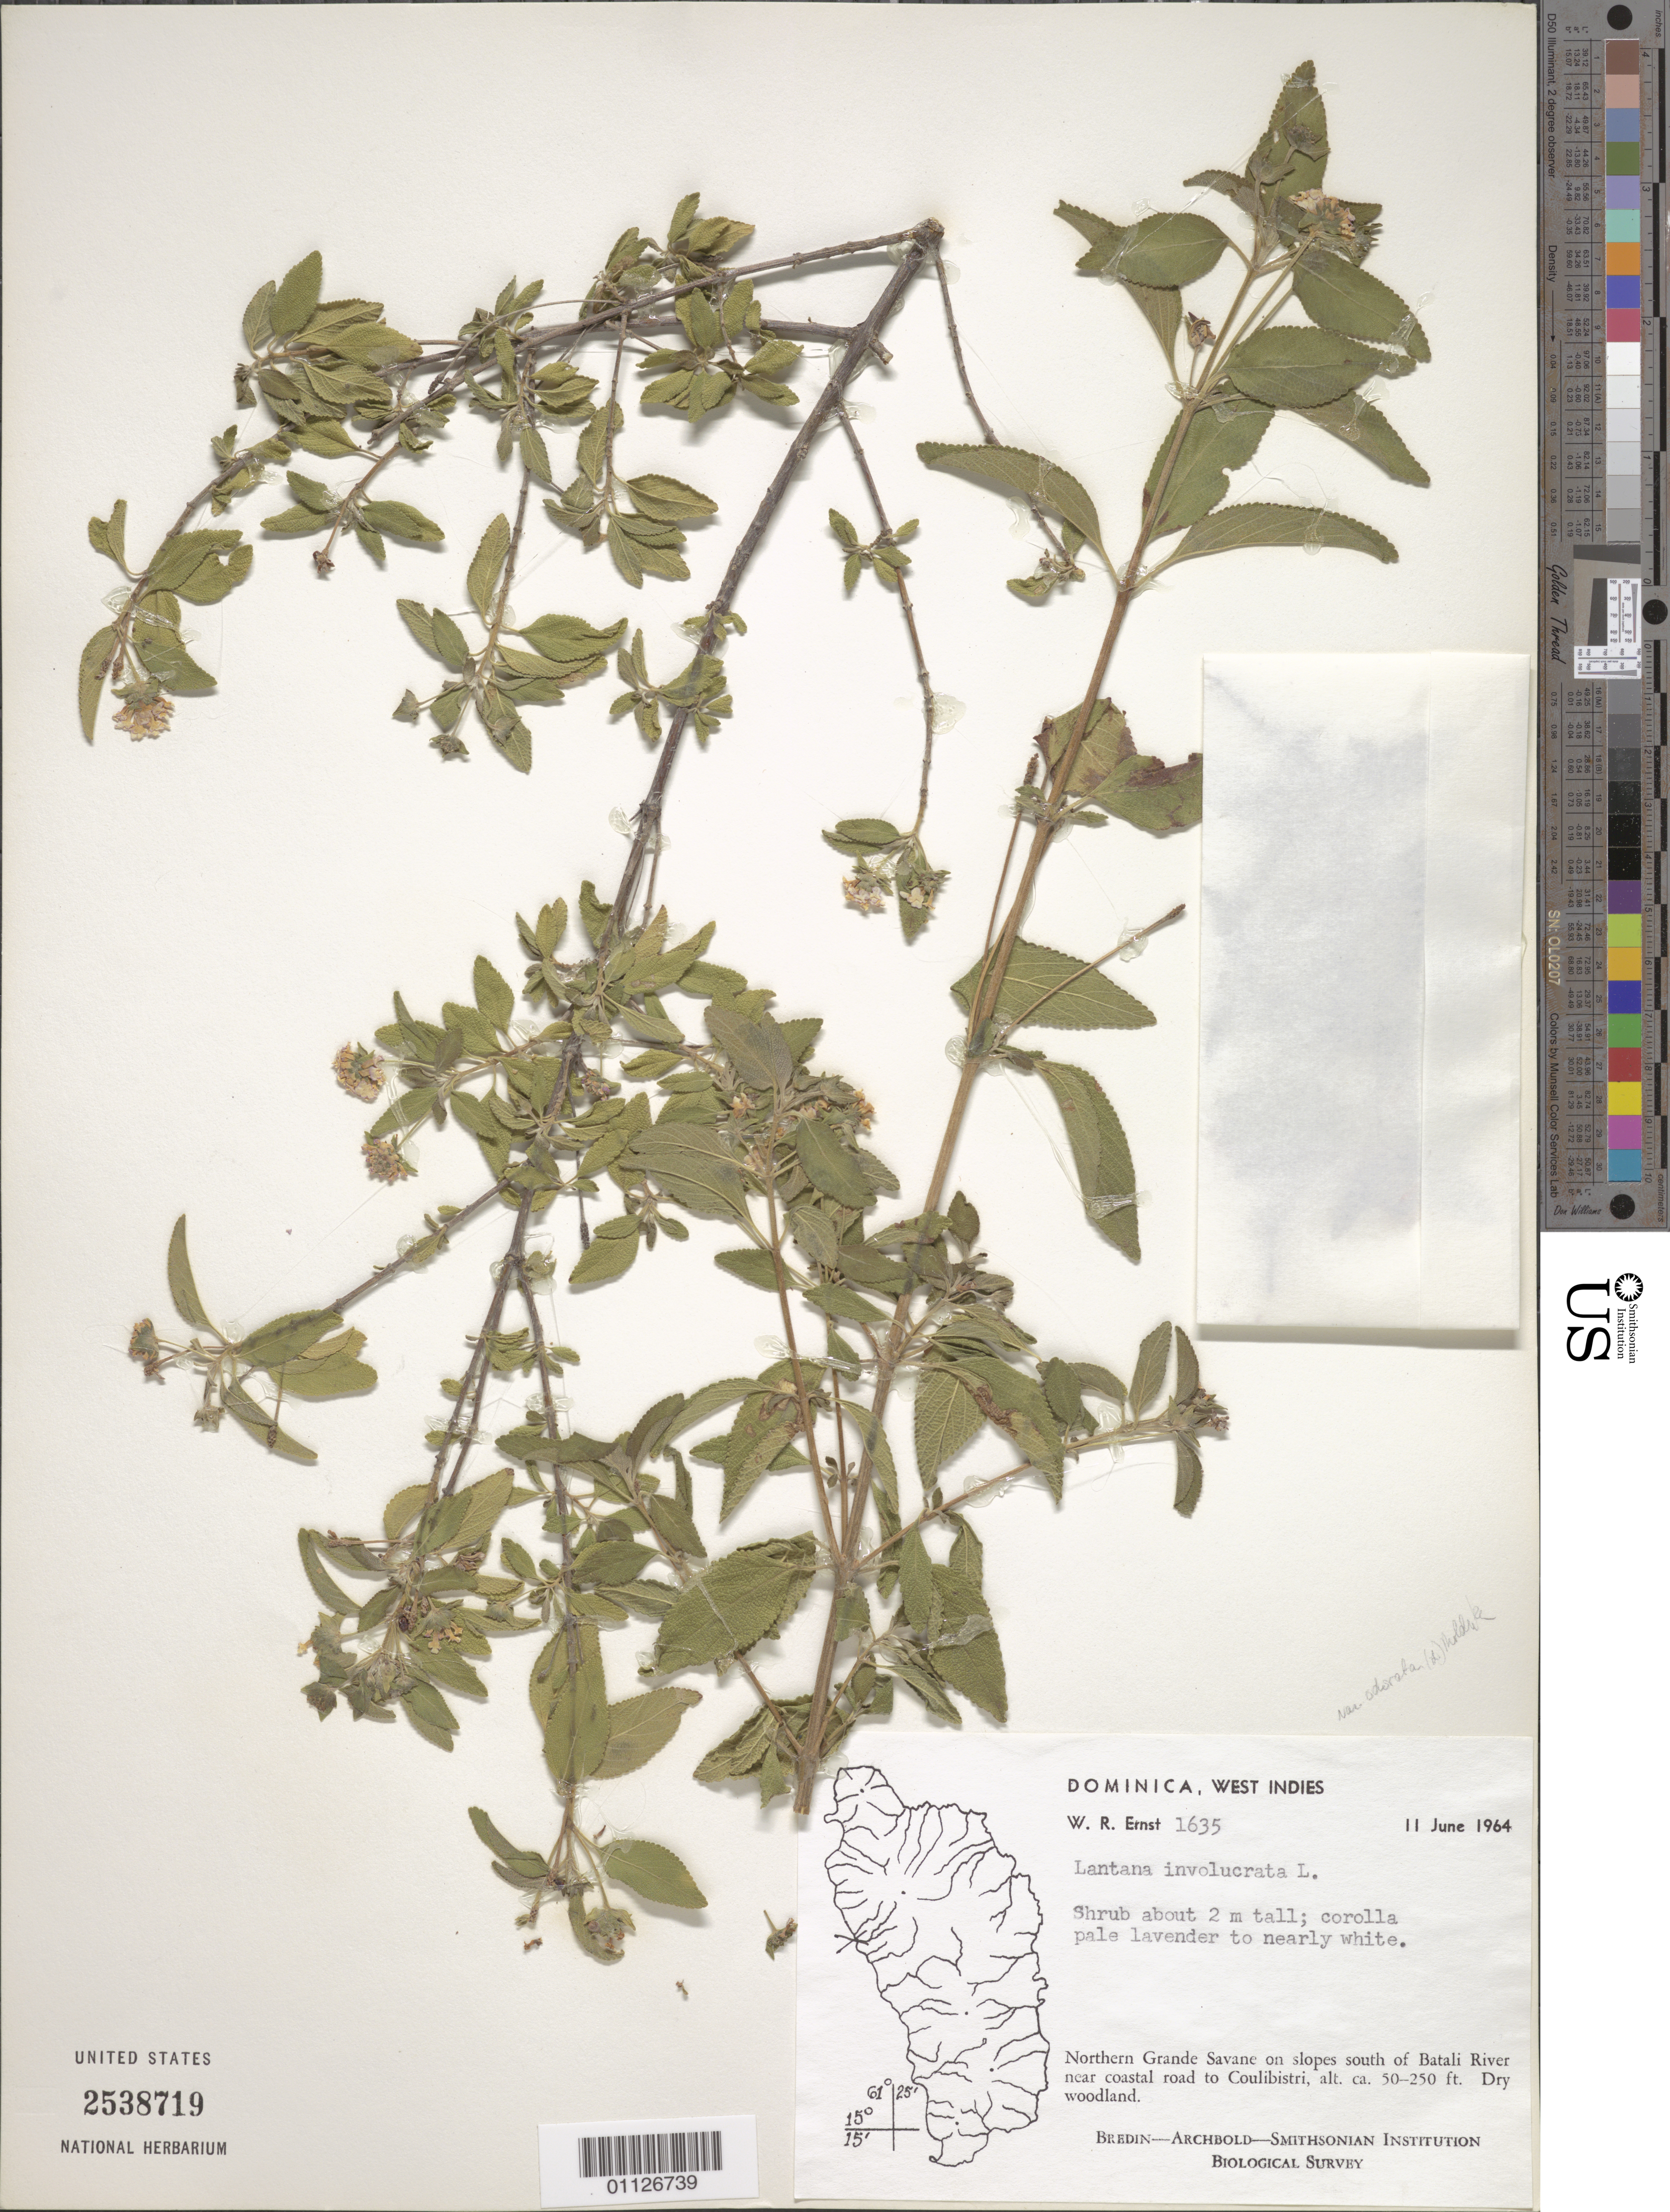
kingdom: Plantae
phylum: Tracheophyta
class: Magnoliopsida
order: Lamiales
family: Verbenaceae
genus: Lantana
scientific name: Lantana involucrata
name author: L.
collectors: W. R. Ernst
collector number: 1635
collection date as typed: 11 Jun 1964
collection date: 1964-06-11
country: Dominica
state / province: St. Joseph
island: Dominica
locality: N Grande Savane on slopes S of Batali River near coastal road to Coulibistri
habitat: dry woodland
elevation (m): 15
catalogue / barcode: US 2538719